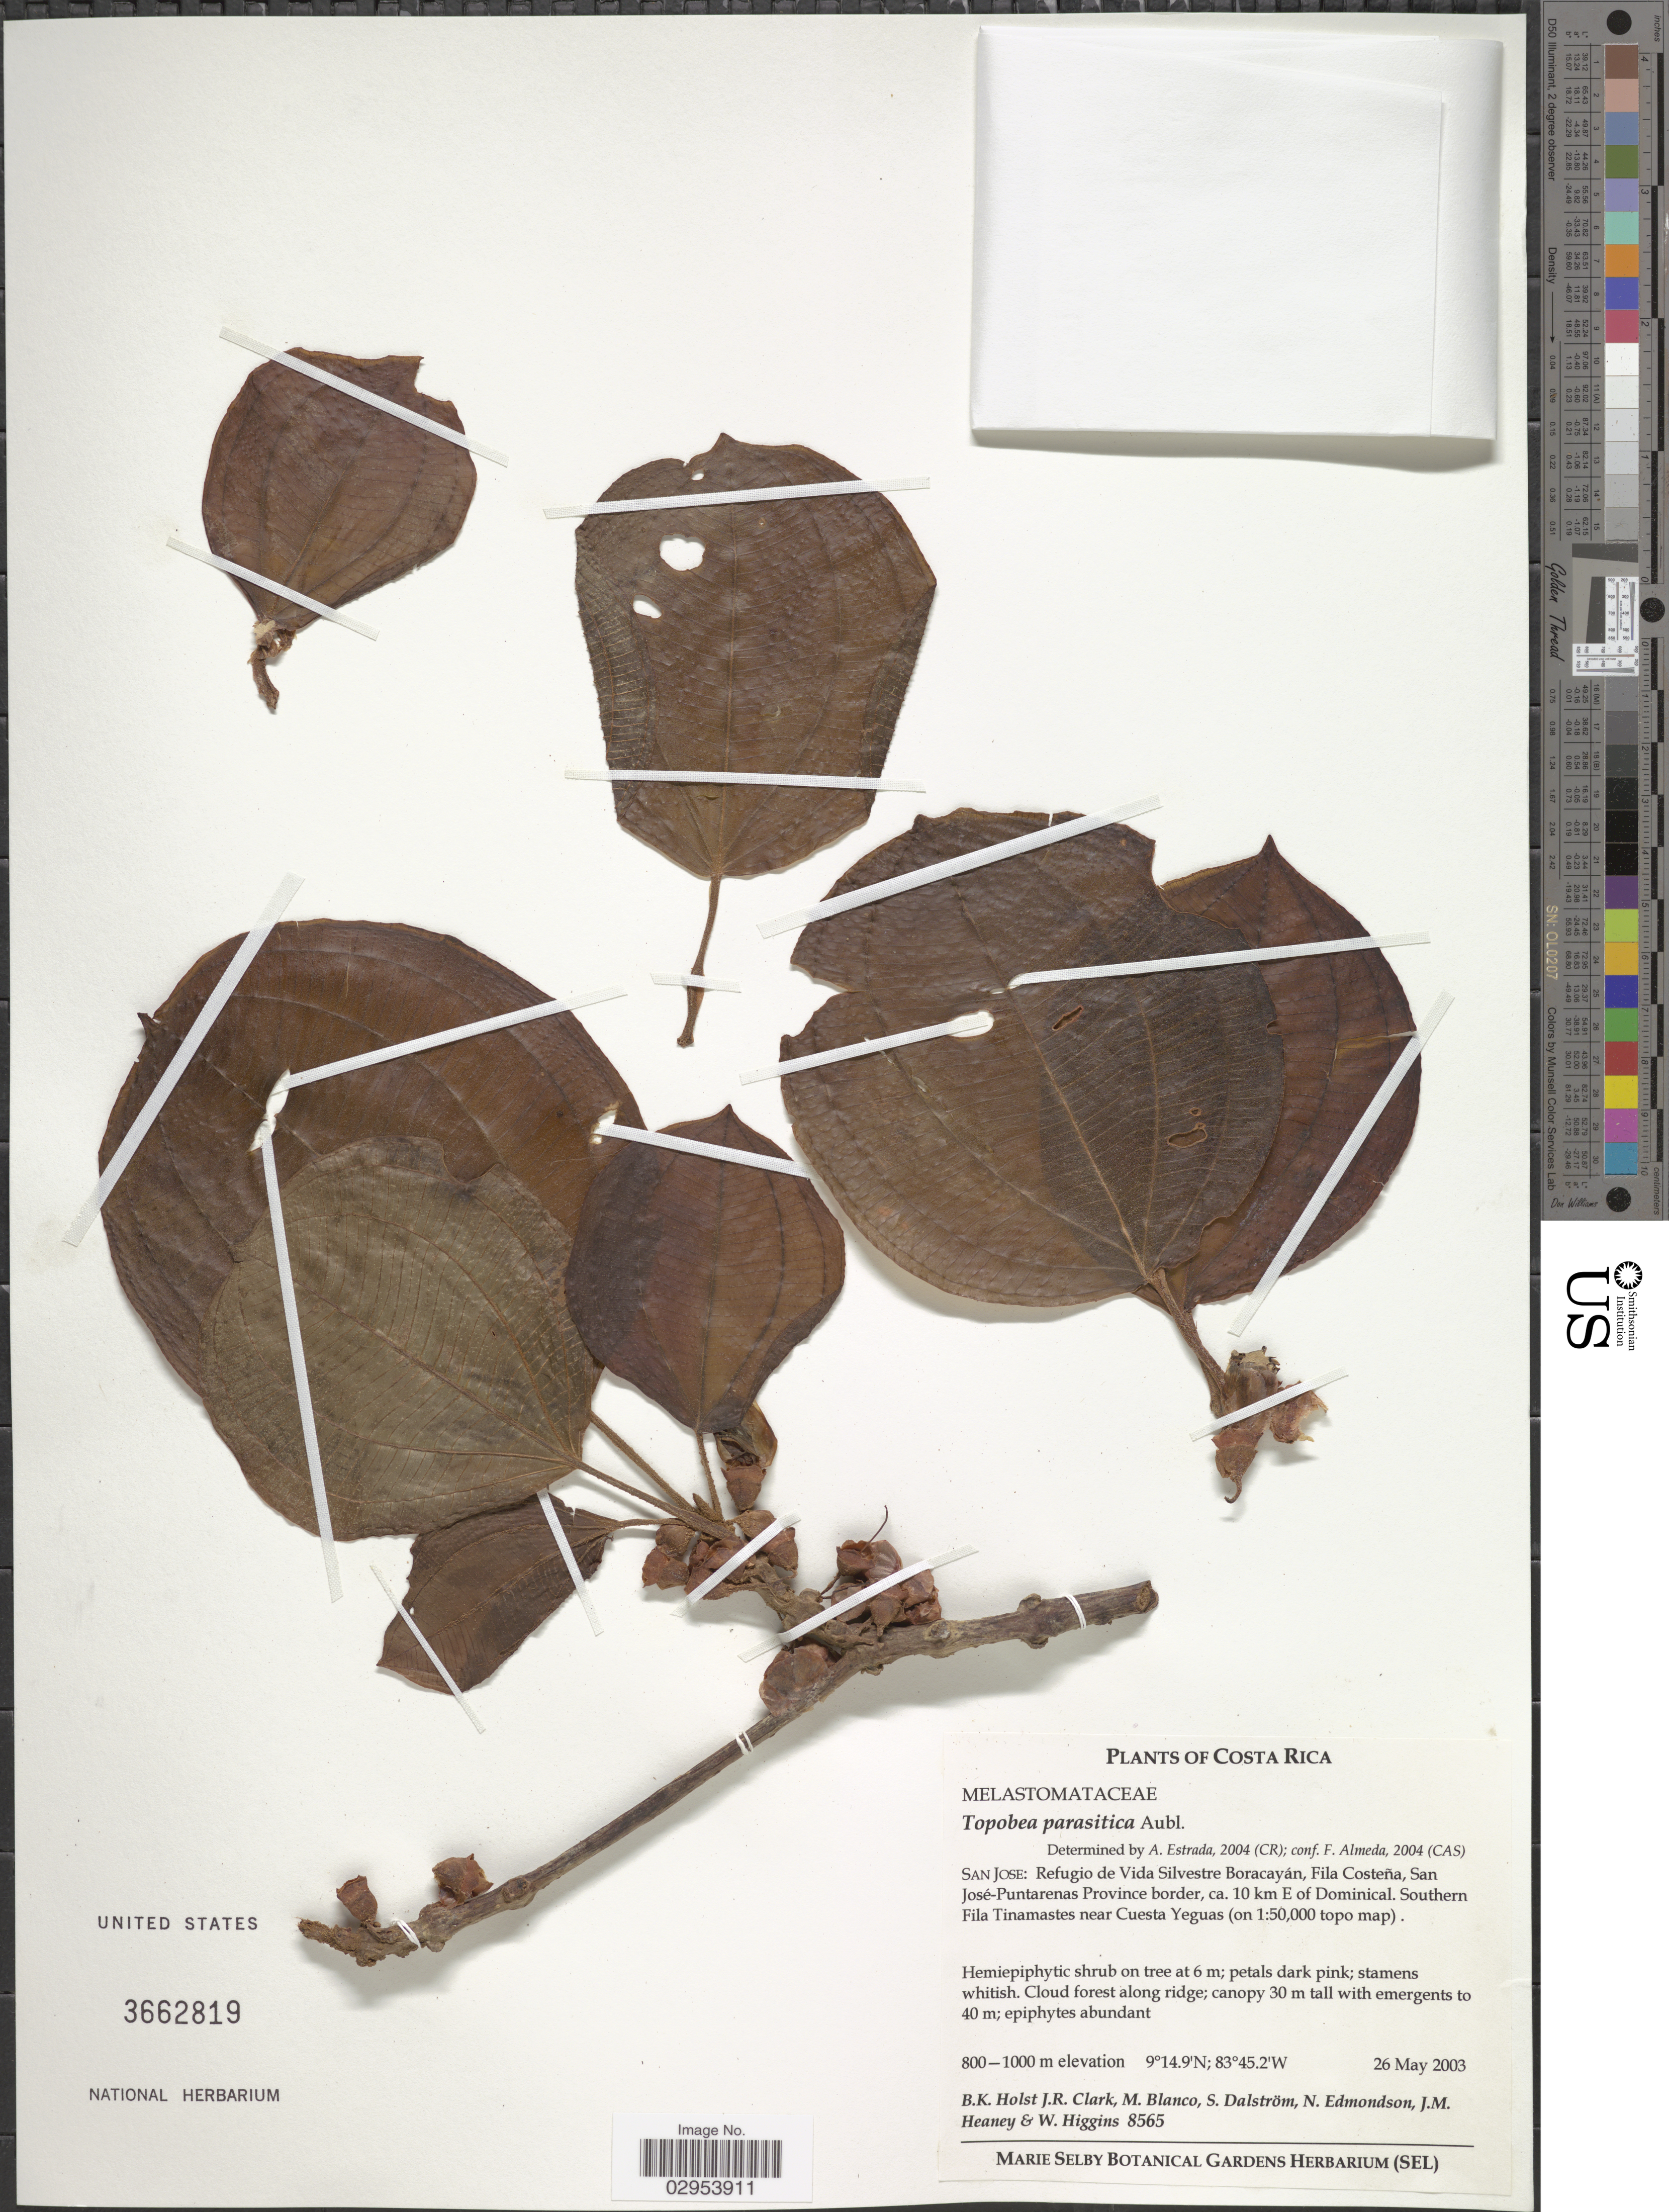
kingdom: Plantae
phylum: Tracheophyta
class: Magnoliopsida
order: Myrtales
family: Melastomataceae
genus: Topobea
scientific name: Topobea parasitica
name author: Aubl.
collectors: B. Holst, J. R. Clark, M. Blanco, S. Dalström & et al.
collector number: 8565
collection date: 2003-05-26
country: Costa Rica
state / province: San José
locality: Refugio de Vida Silvestre Boracayán, Fila Costeña, San José-Puntarenas Province border, ca. 10 km E of Dominical. Southern Fila Tinamastes near Cuesta Yeguas (on 1:50,000 topo map).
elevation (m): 800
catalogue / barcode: US 3662819